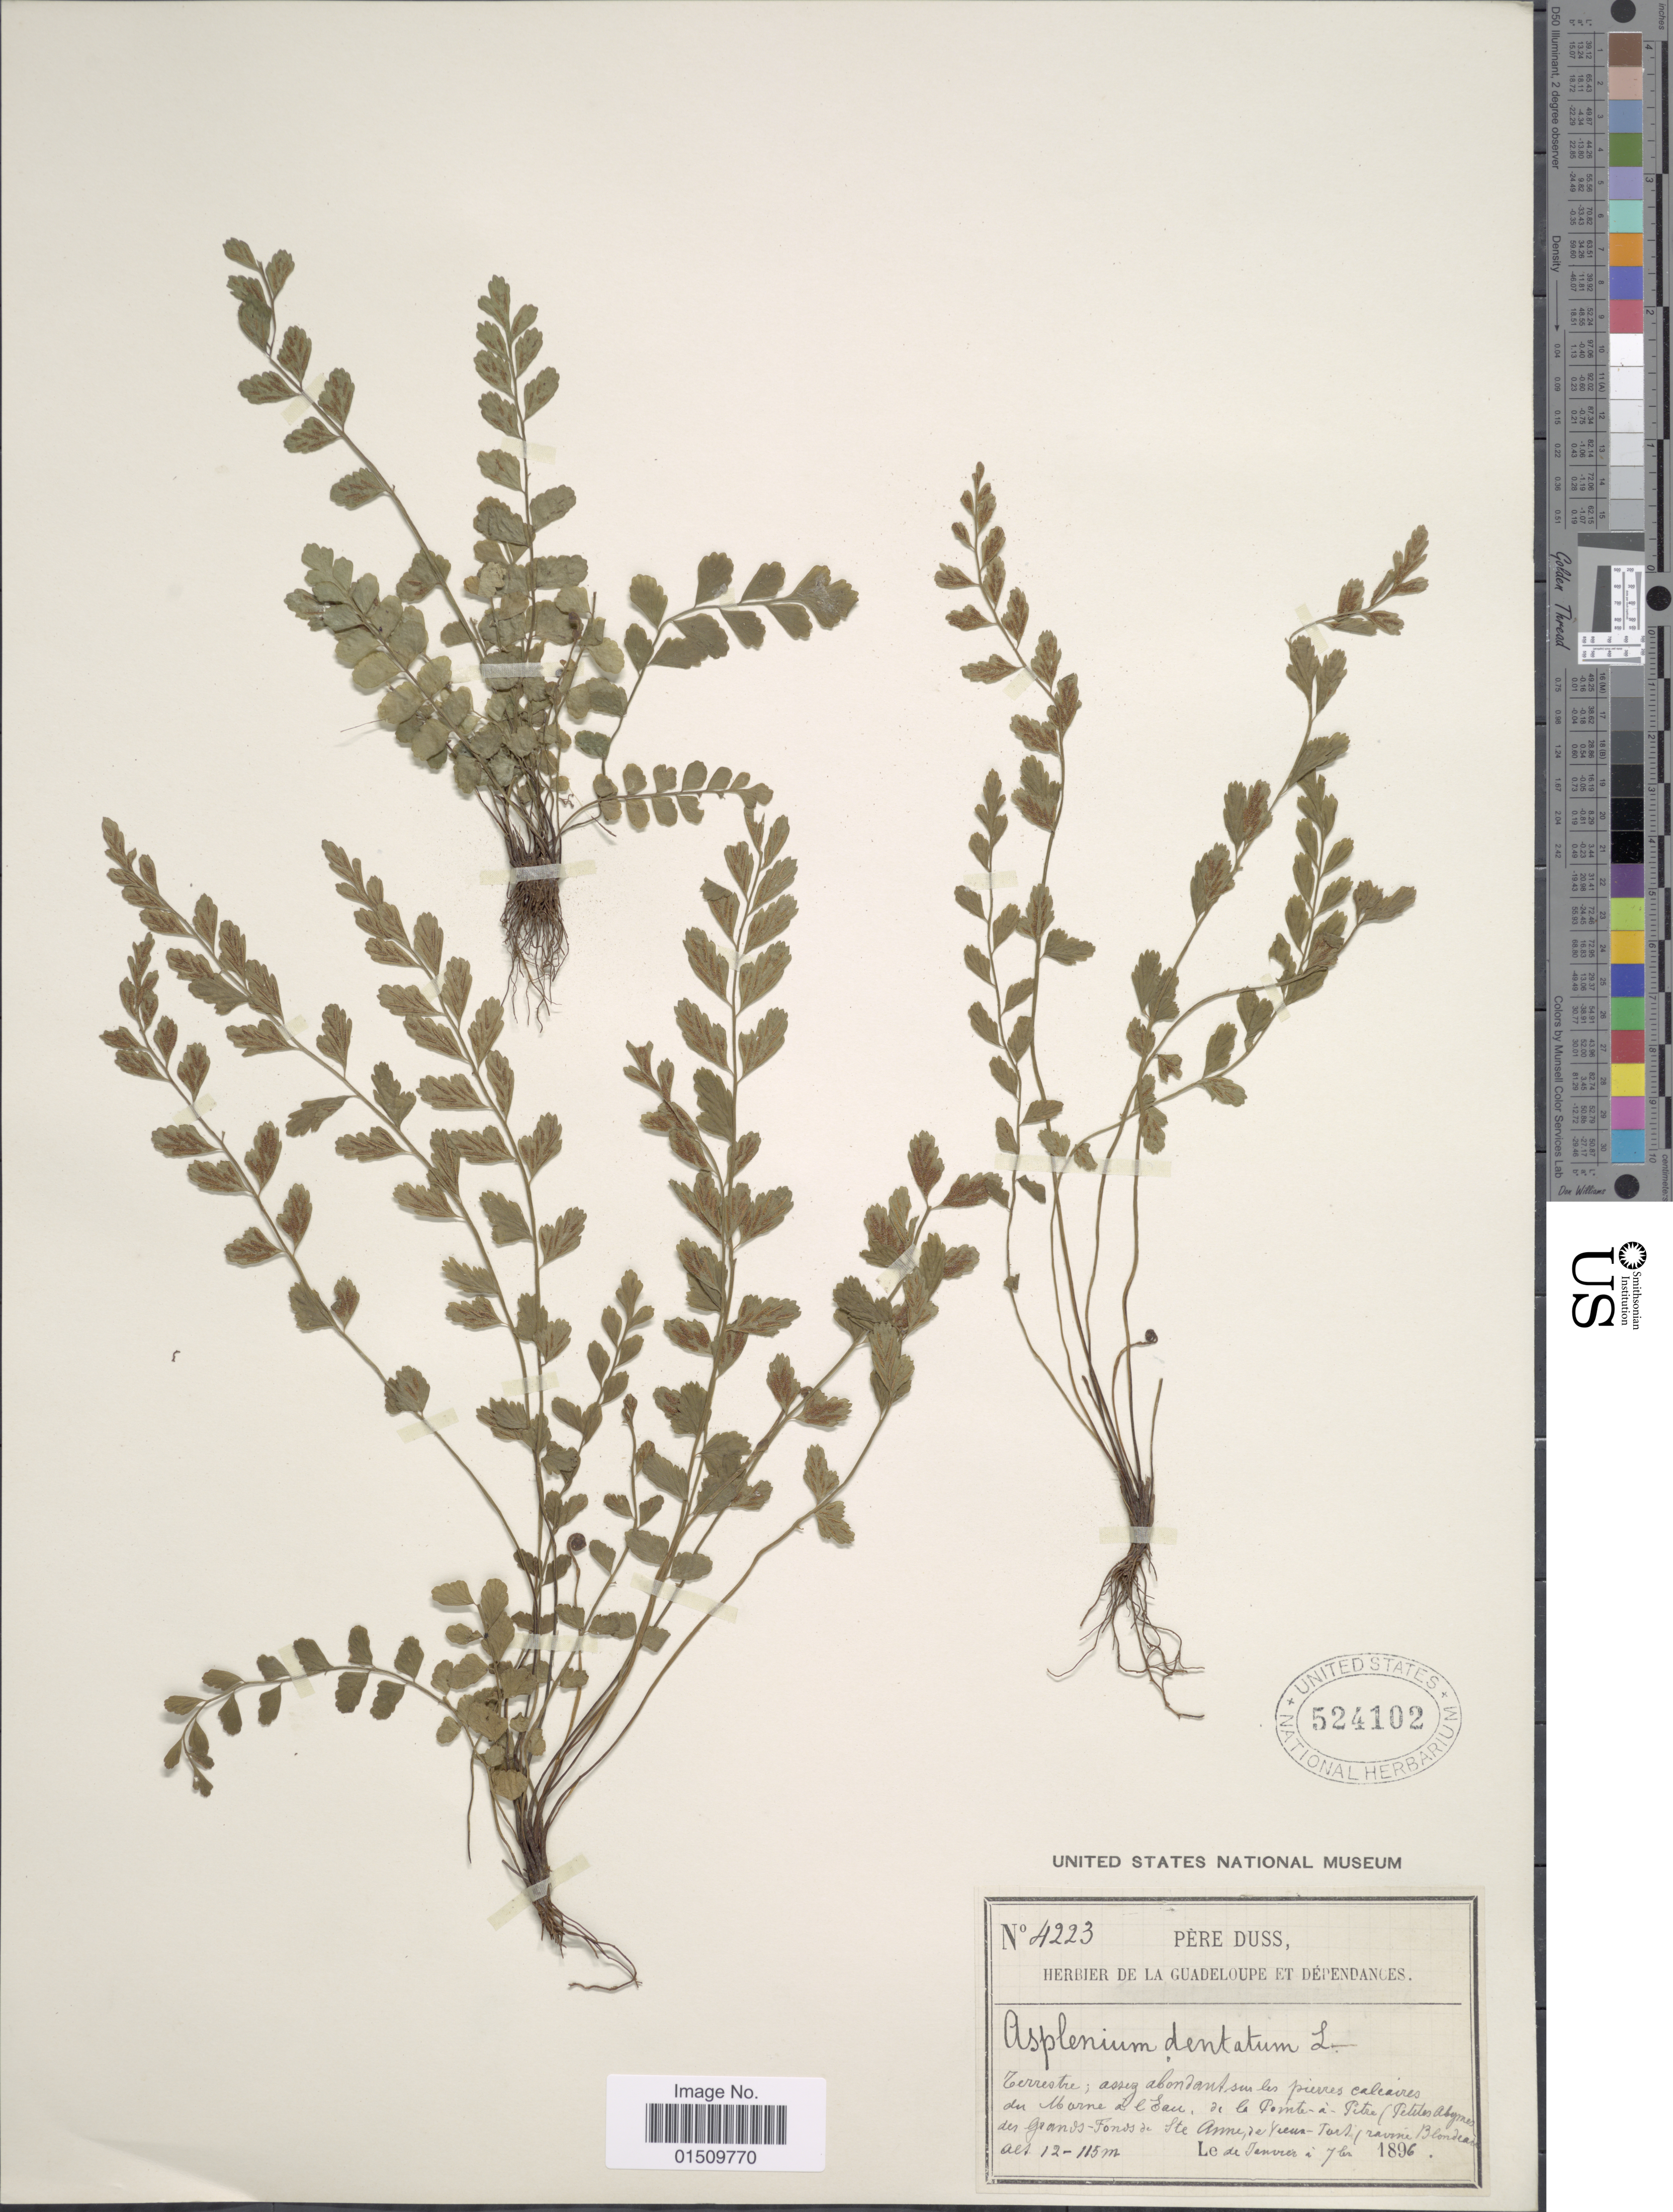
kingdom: Plantae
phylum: Tracheophyta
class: Polypodiopsida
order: Polypodiales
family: Aspleniaceae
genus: Asplenium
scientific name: Asplenium trichomanes-dentatum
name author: L.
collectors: Père Duss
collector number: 4223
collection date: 1896-01-07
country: Guadeloupe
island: Leeward Is.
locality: Guadeloupe et dependances, Terrestre assez abondant sur les pierres calcaires du Morne a l'Eau. de lea Pointe-a-Pitre (Petites Abymes des Grands-Fonds de Ste Anne, de Vieux-Fort (ravine Blondeau).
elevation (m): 12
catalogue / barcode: US 524102